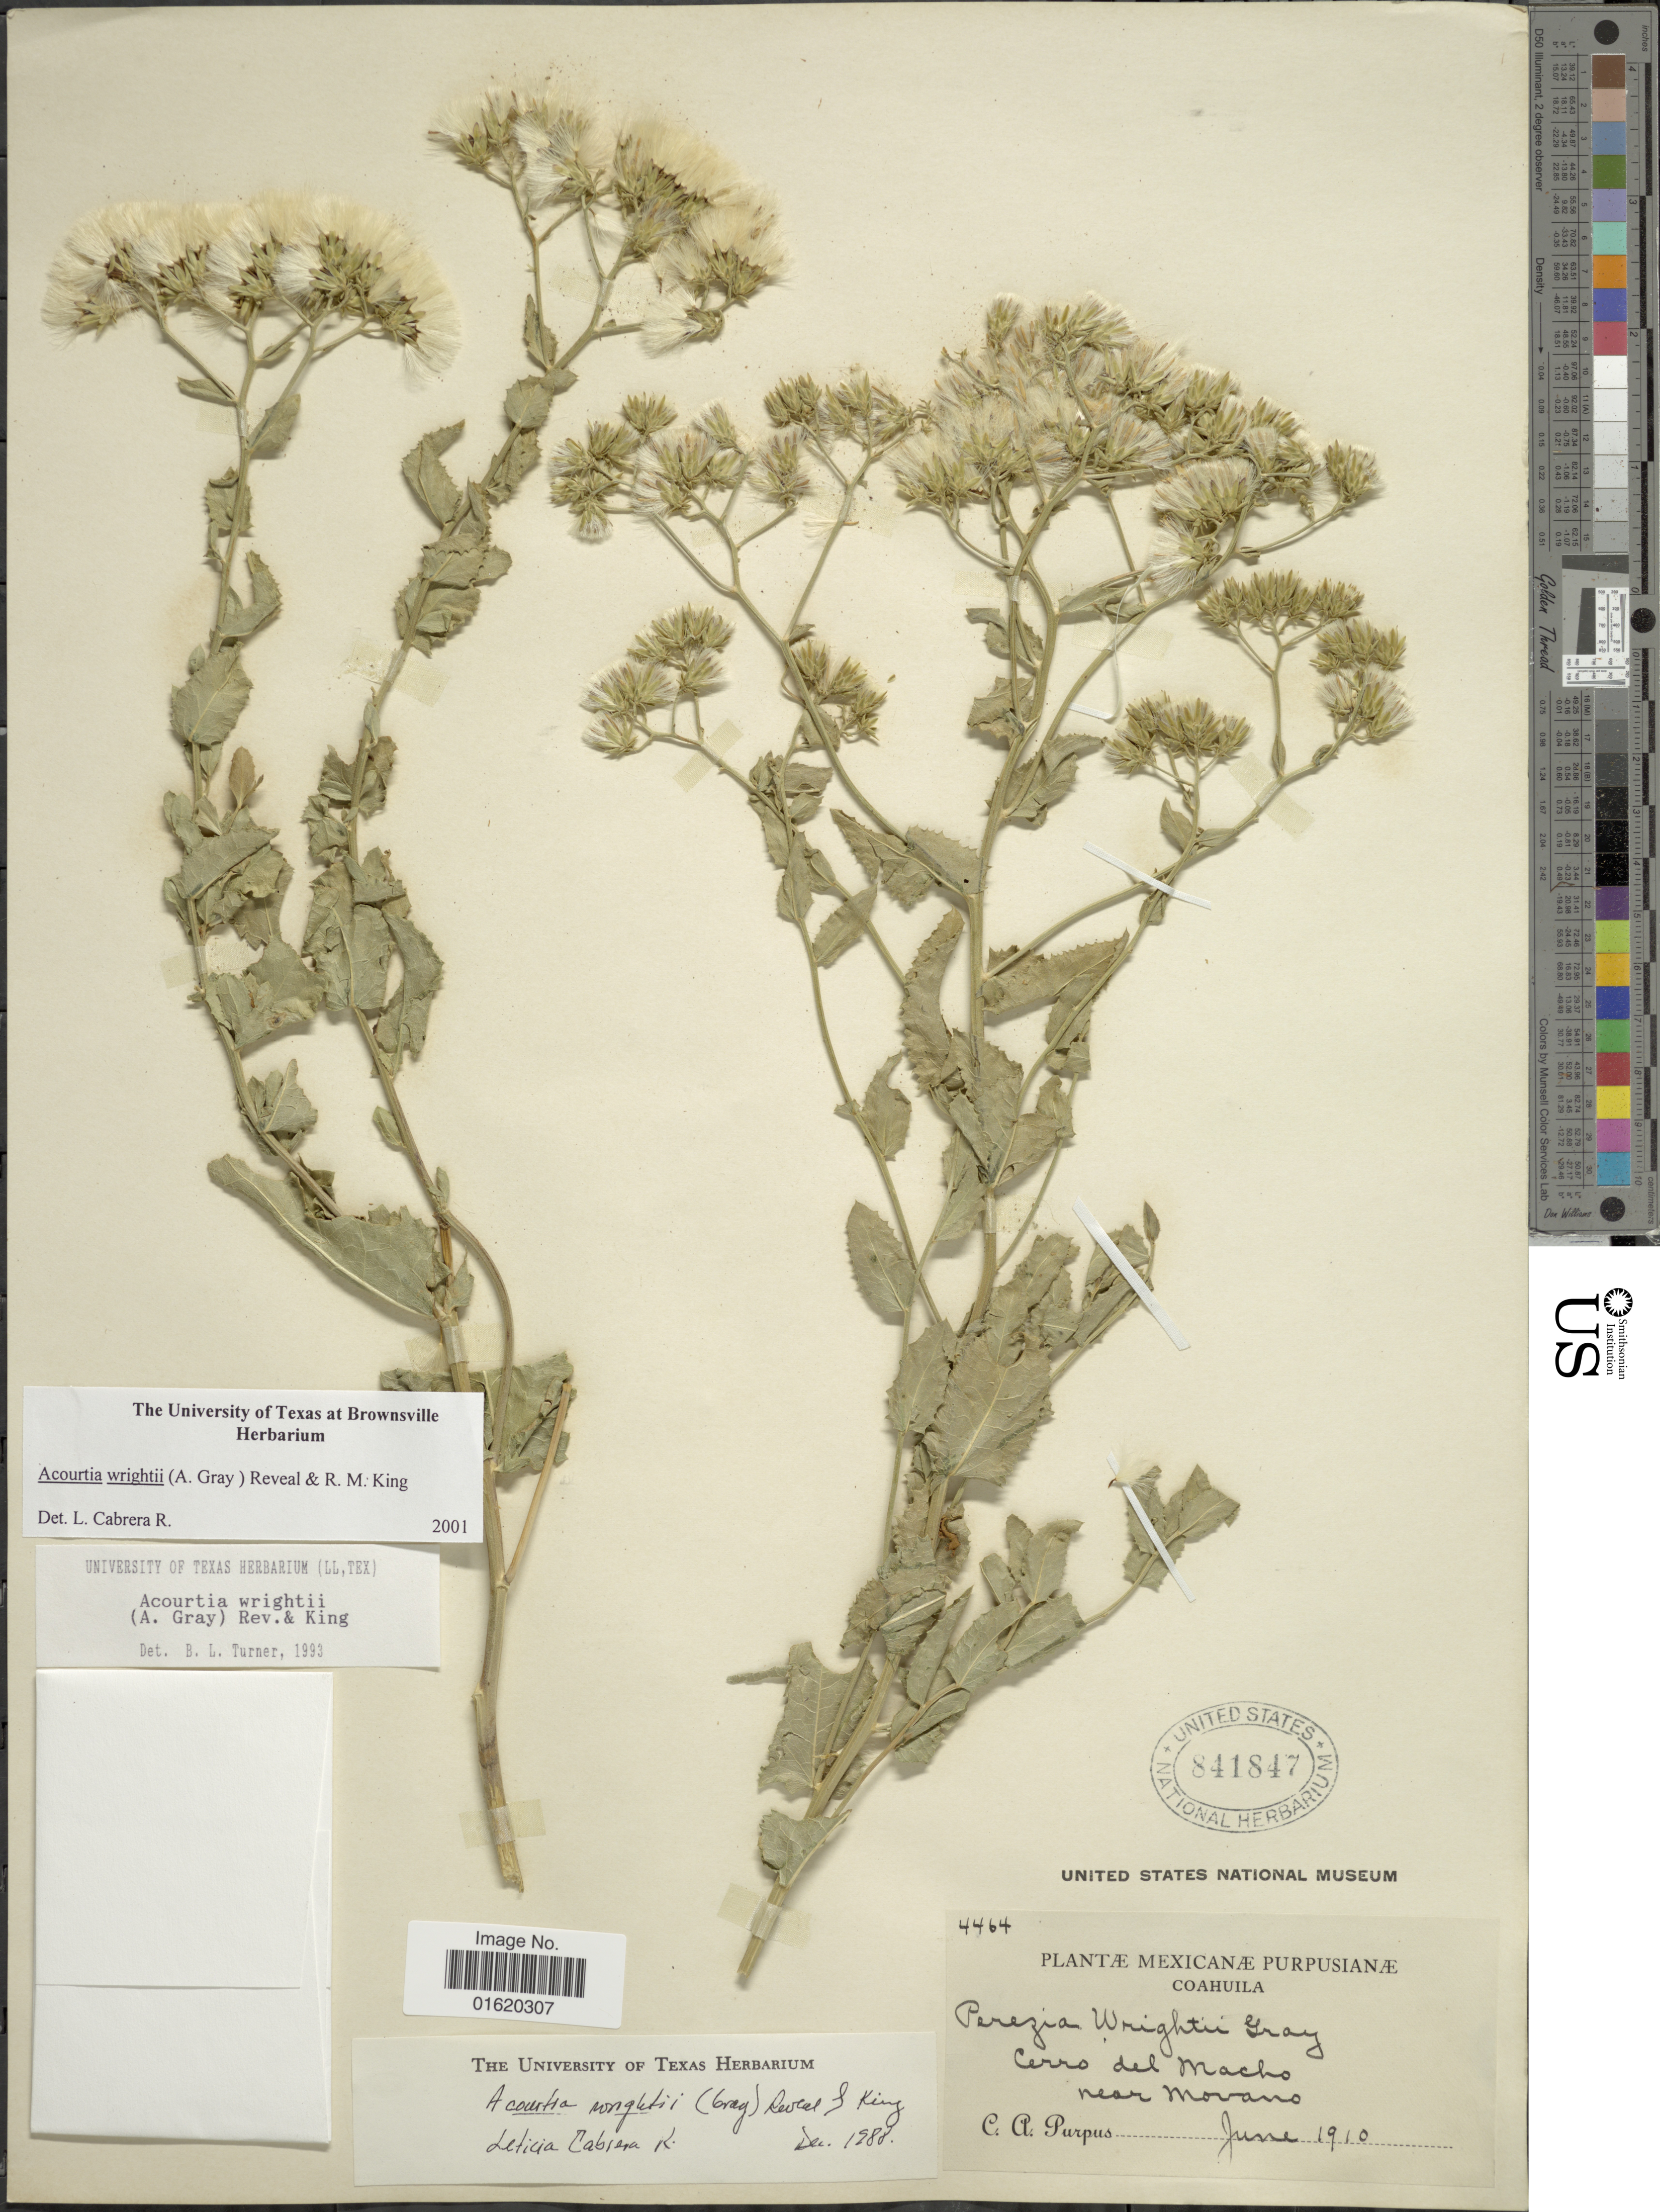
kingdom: Plantae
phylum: Tracheophyta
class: Magnoliopsida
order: Asterales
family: Asteraceae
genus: Acourtia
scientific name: Acourtia wrightii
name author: (A. Gray) Reveal & R.M. King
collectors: C. A. Purpus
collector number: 4464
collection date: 1910-06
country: Mexico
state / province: Coahuila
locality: Cerro del Macho, near Movano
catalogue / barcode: US 841847